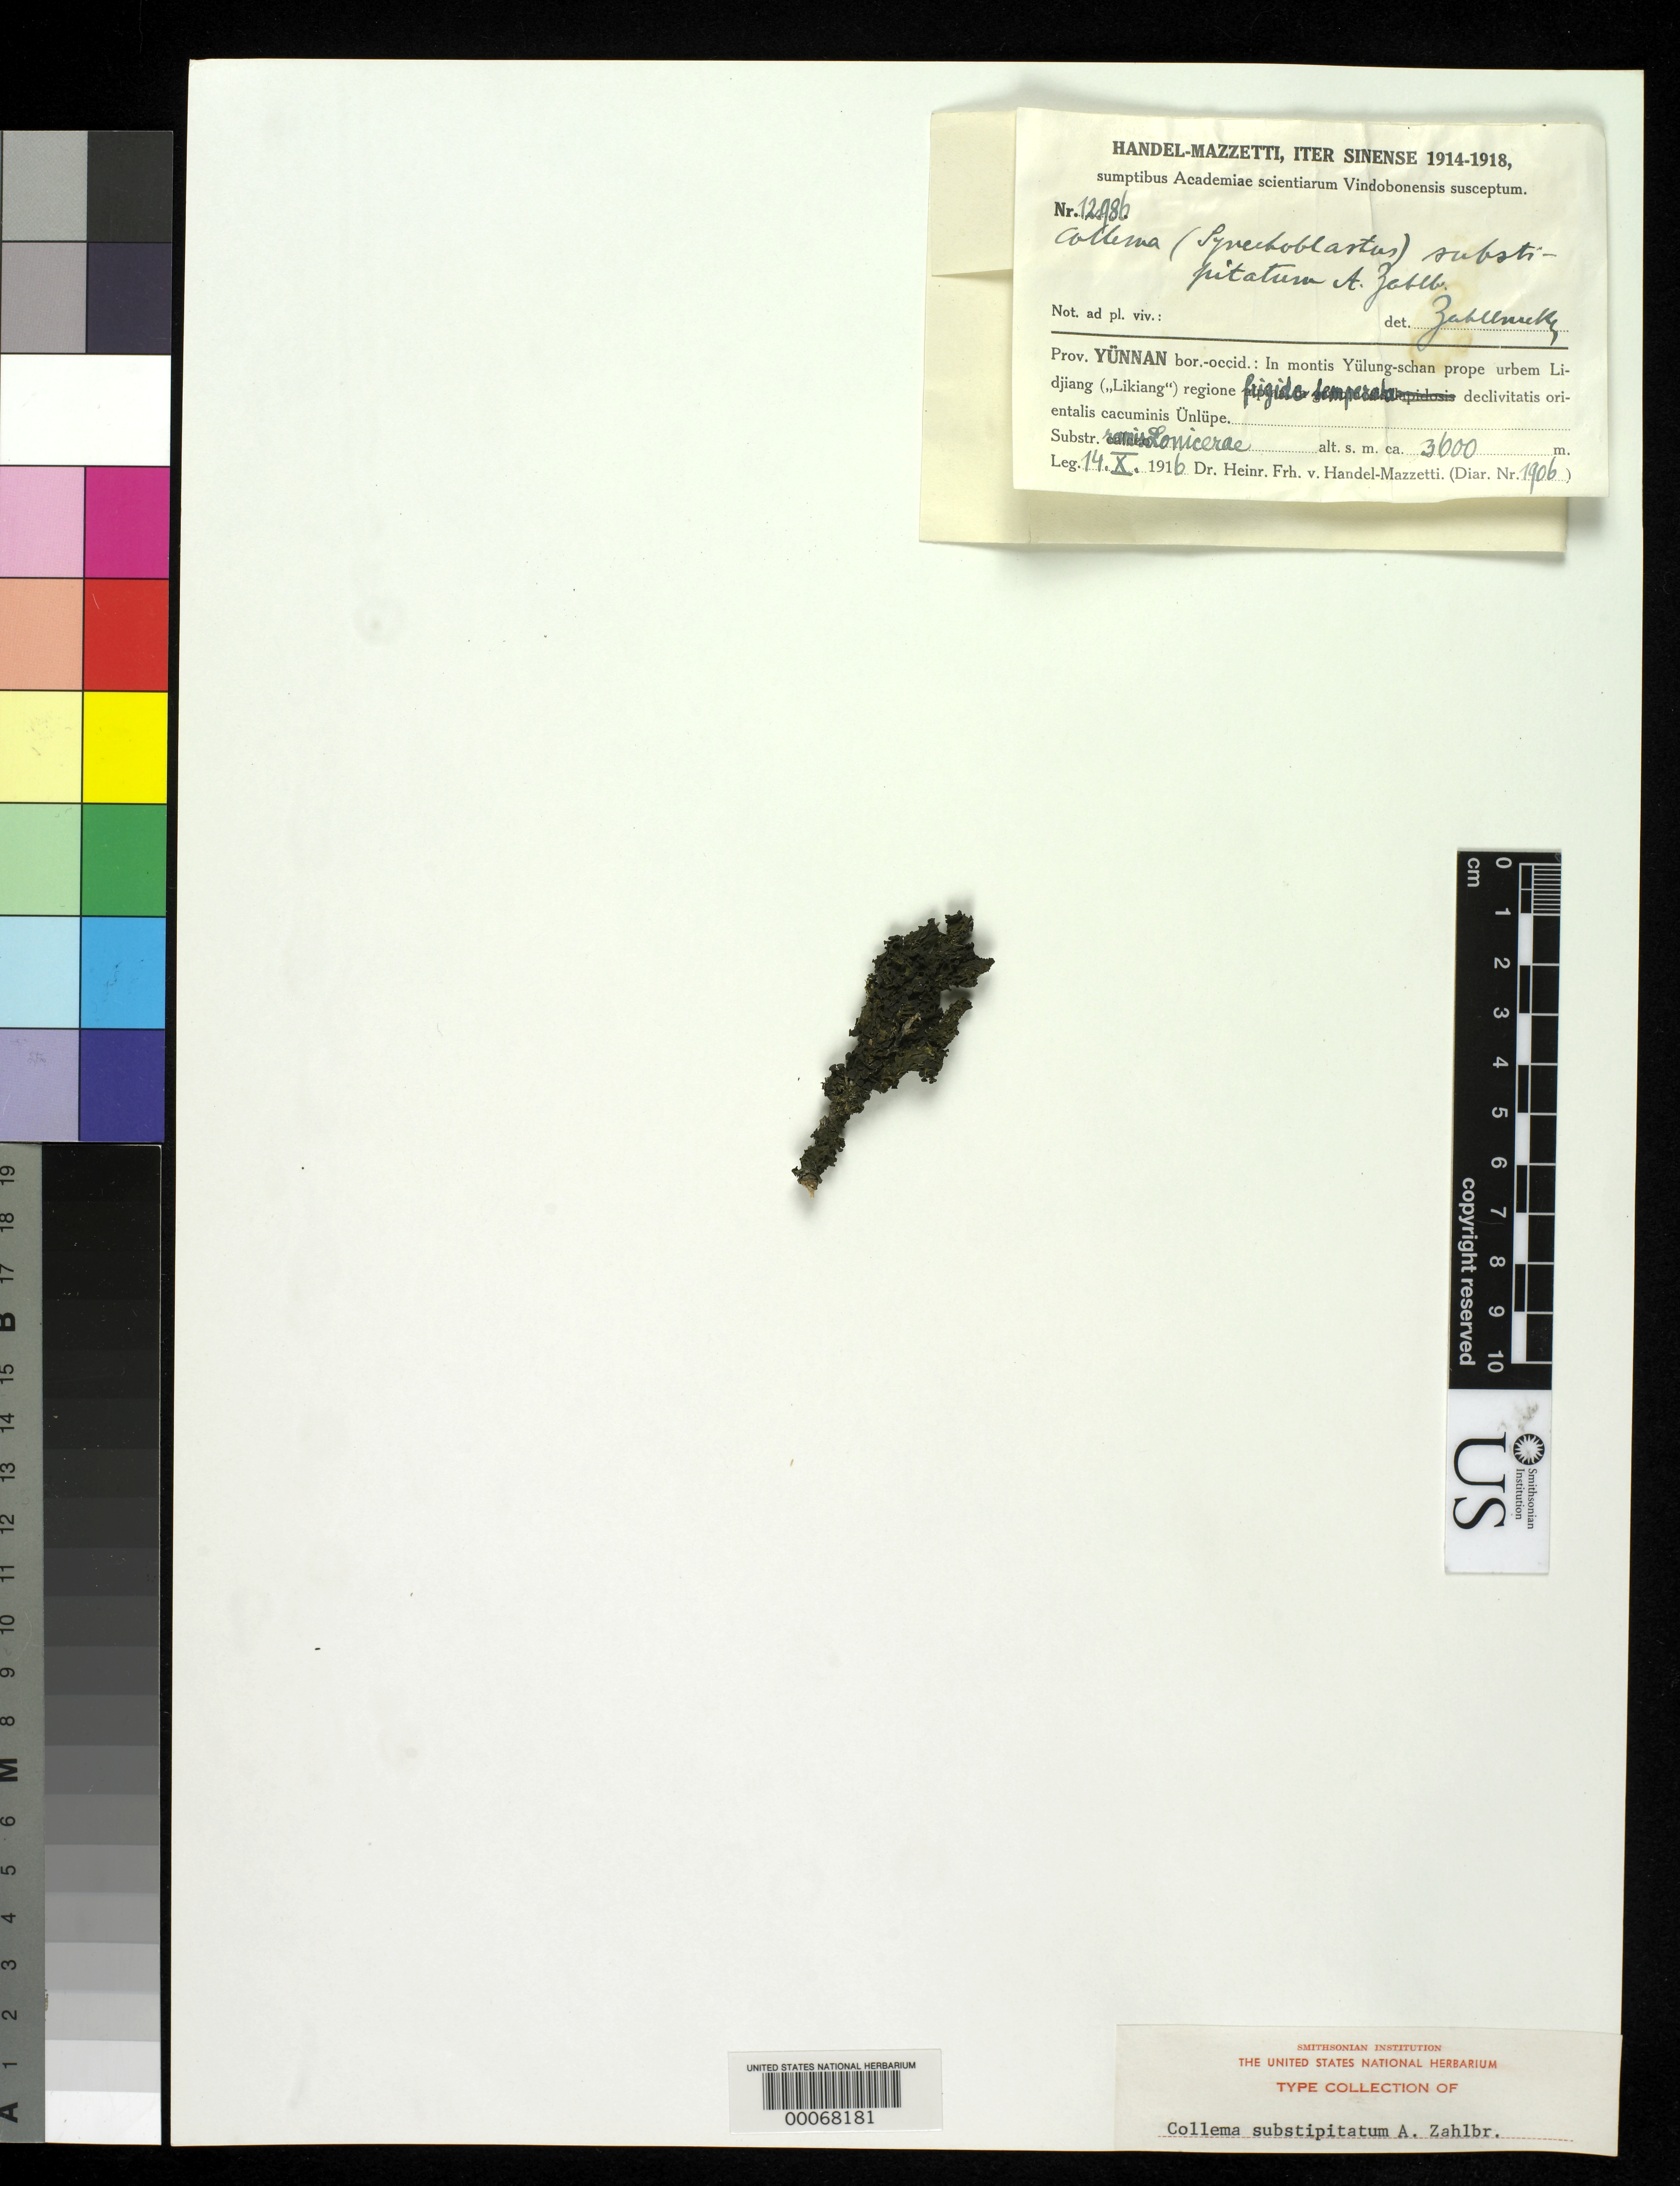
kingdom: Fungi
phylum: Ascomycota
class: Lecanoromycetes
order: Peltigerales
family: Collemataceae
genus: Collema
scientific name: Collema substipitatum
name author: Zahlbr. in Hand.-Mazz.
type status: Isosyntype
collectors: H. Handel-Mazzetti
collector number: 12986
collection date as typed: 14 Oct 1916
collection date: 1916-10-14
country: China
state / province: Yunnan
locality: In montis Yulung-Schan prope urbem Lidjiang. [On Yulung-Schan Mountain(s) near city of Lidjiang.]